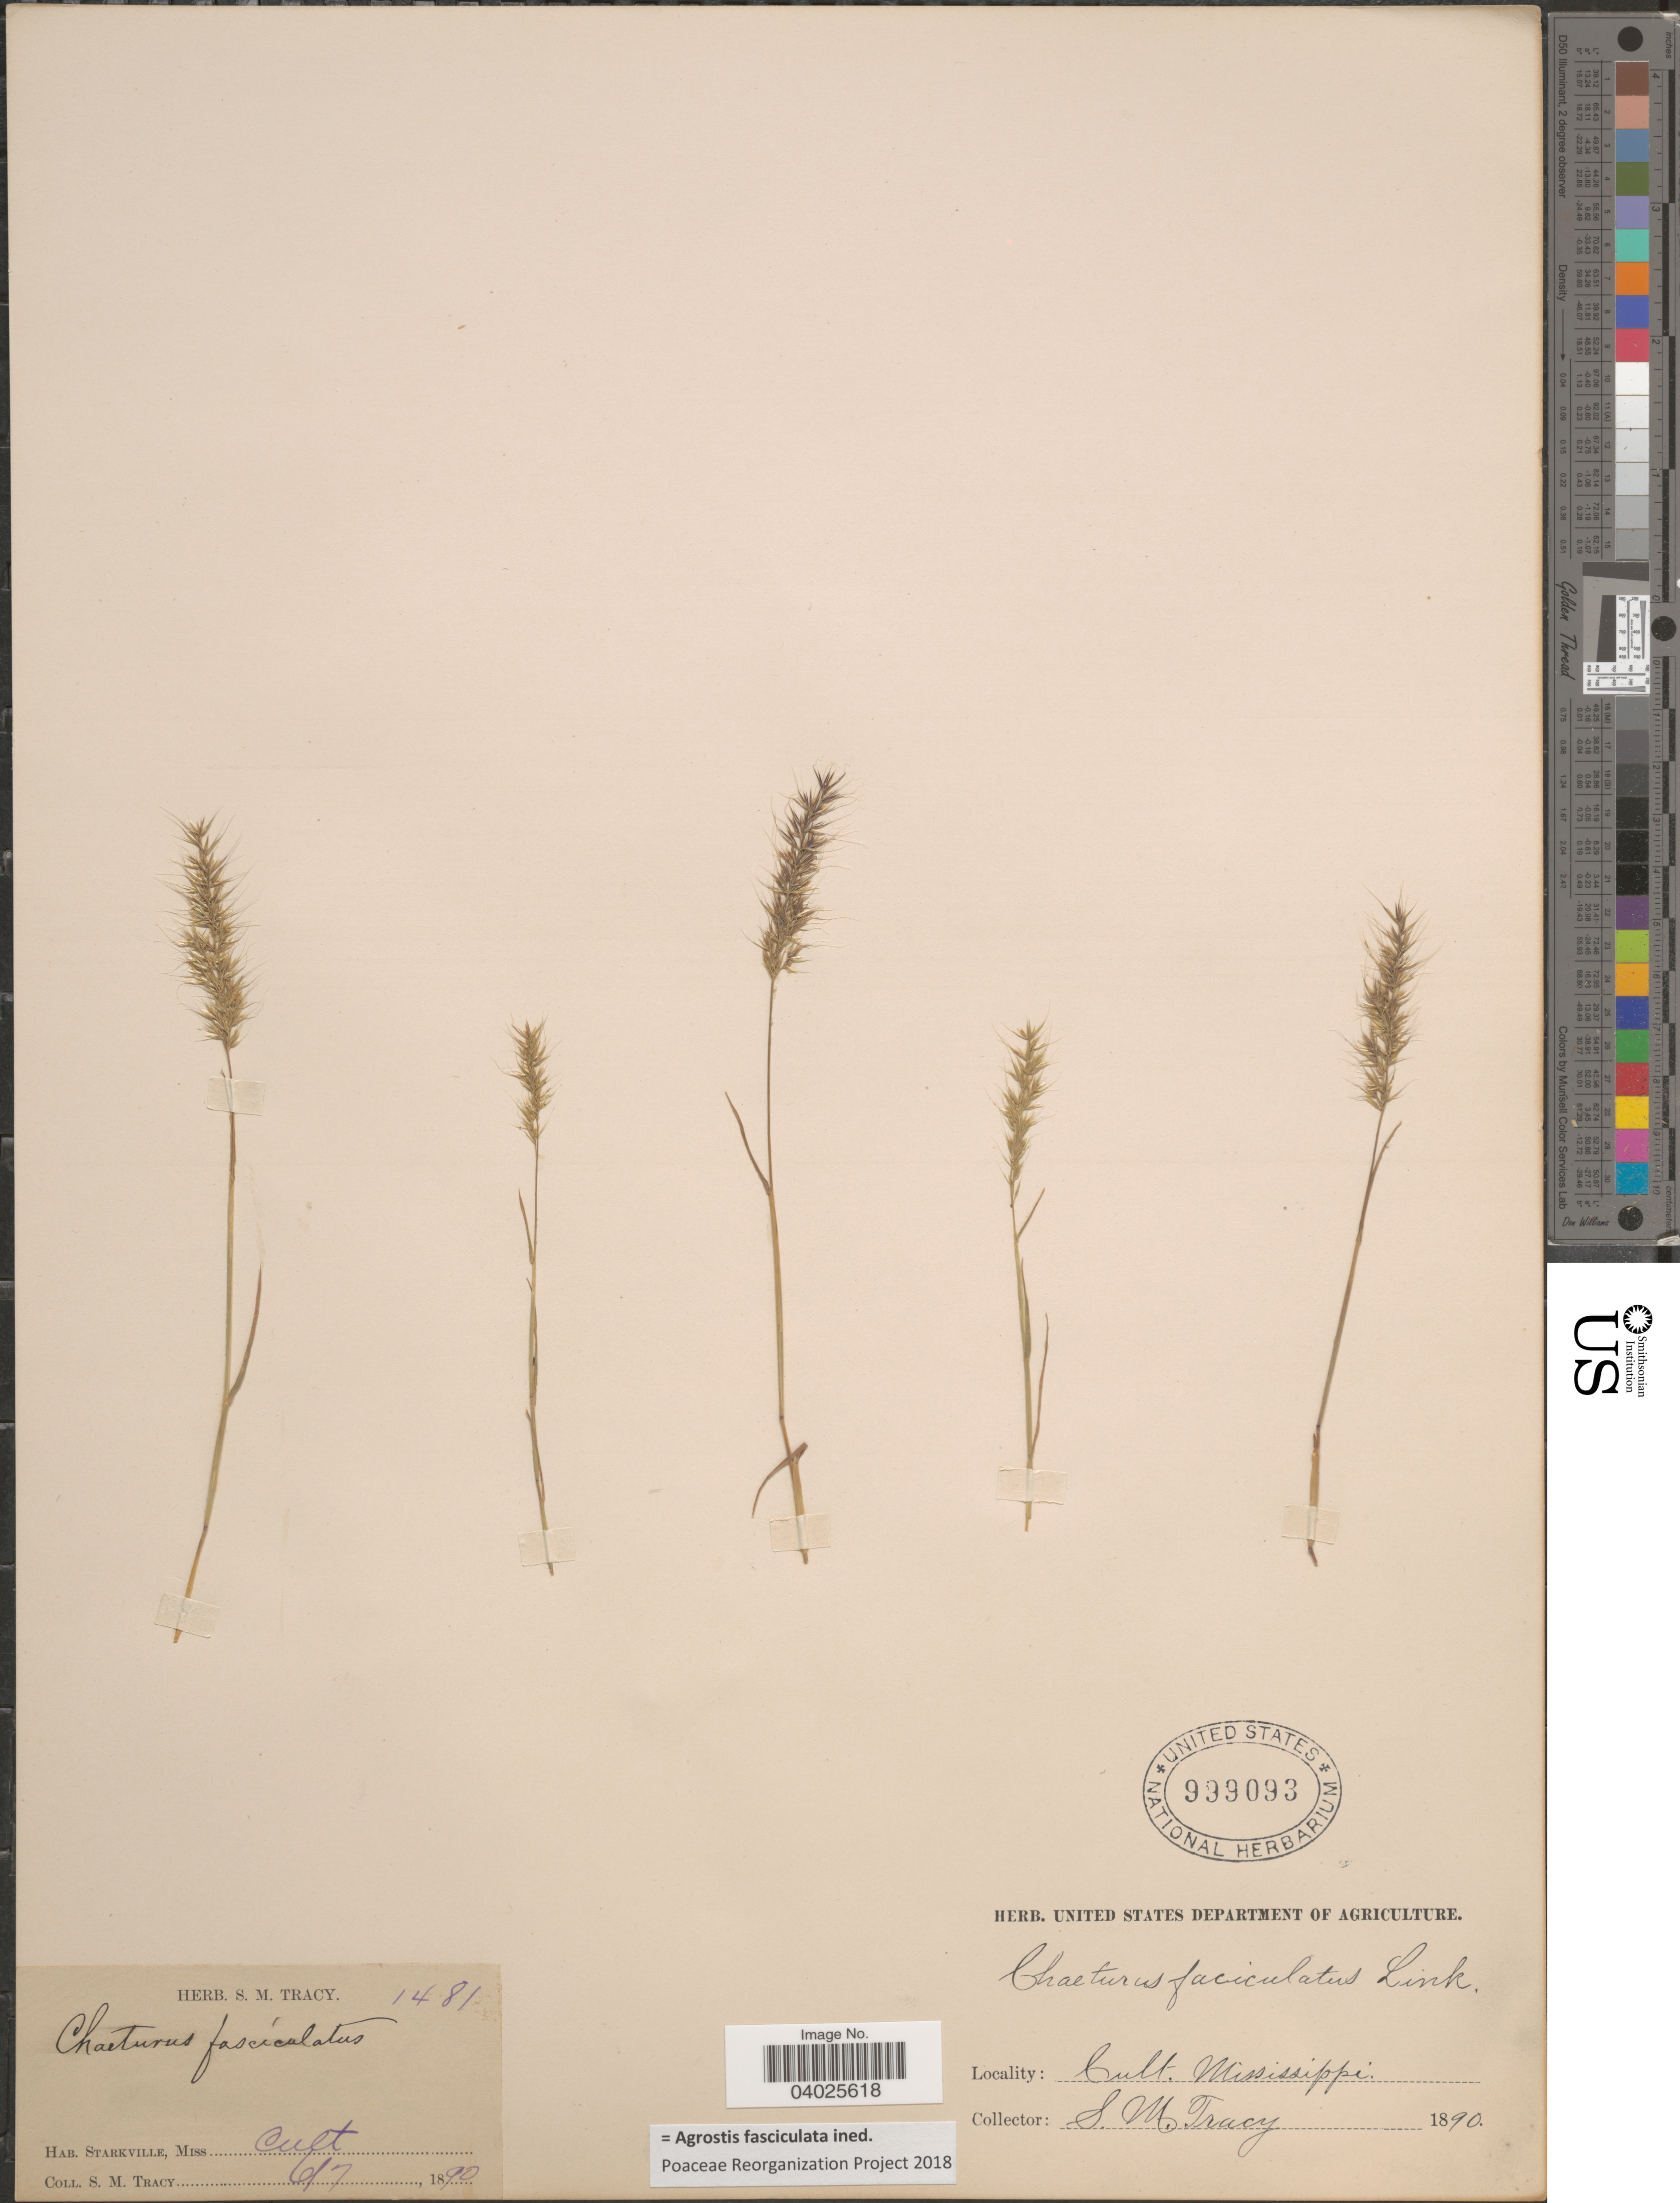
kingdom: Plantae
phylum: Tracheophyta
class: Liliopsida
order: Poales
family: Poaceae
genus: Agrostis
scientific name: Agrostis fasciculata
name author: Roem. & Schult.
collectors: S. M. Tracy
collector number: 1481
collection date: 1890-06-07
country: United States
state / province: Mississippi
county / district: Oktibbeha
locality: Starkville. Cult.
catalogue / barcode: US 999093